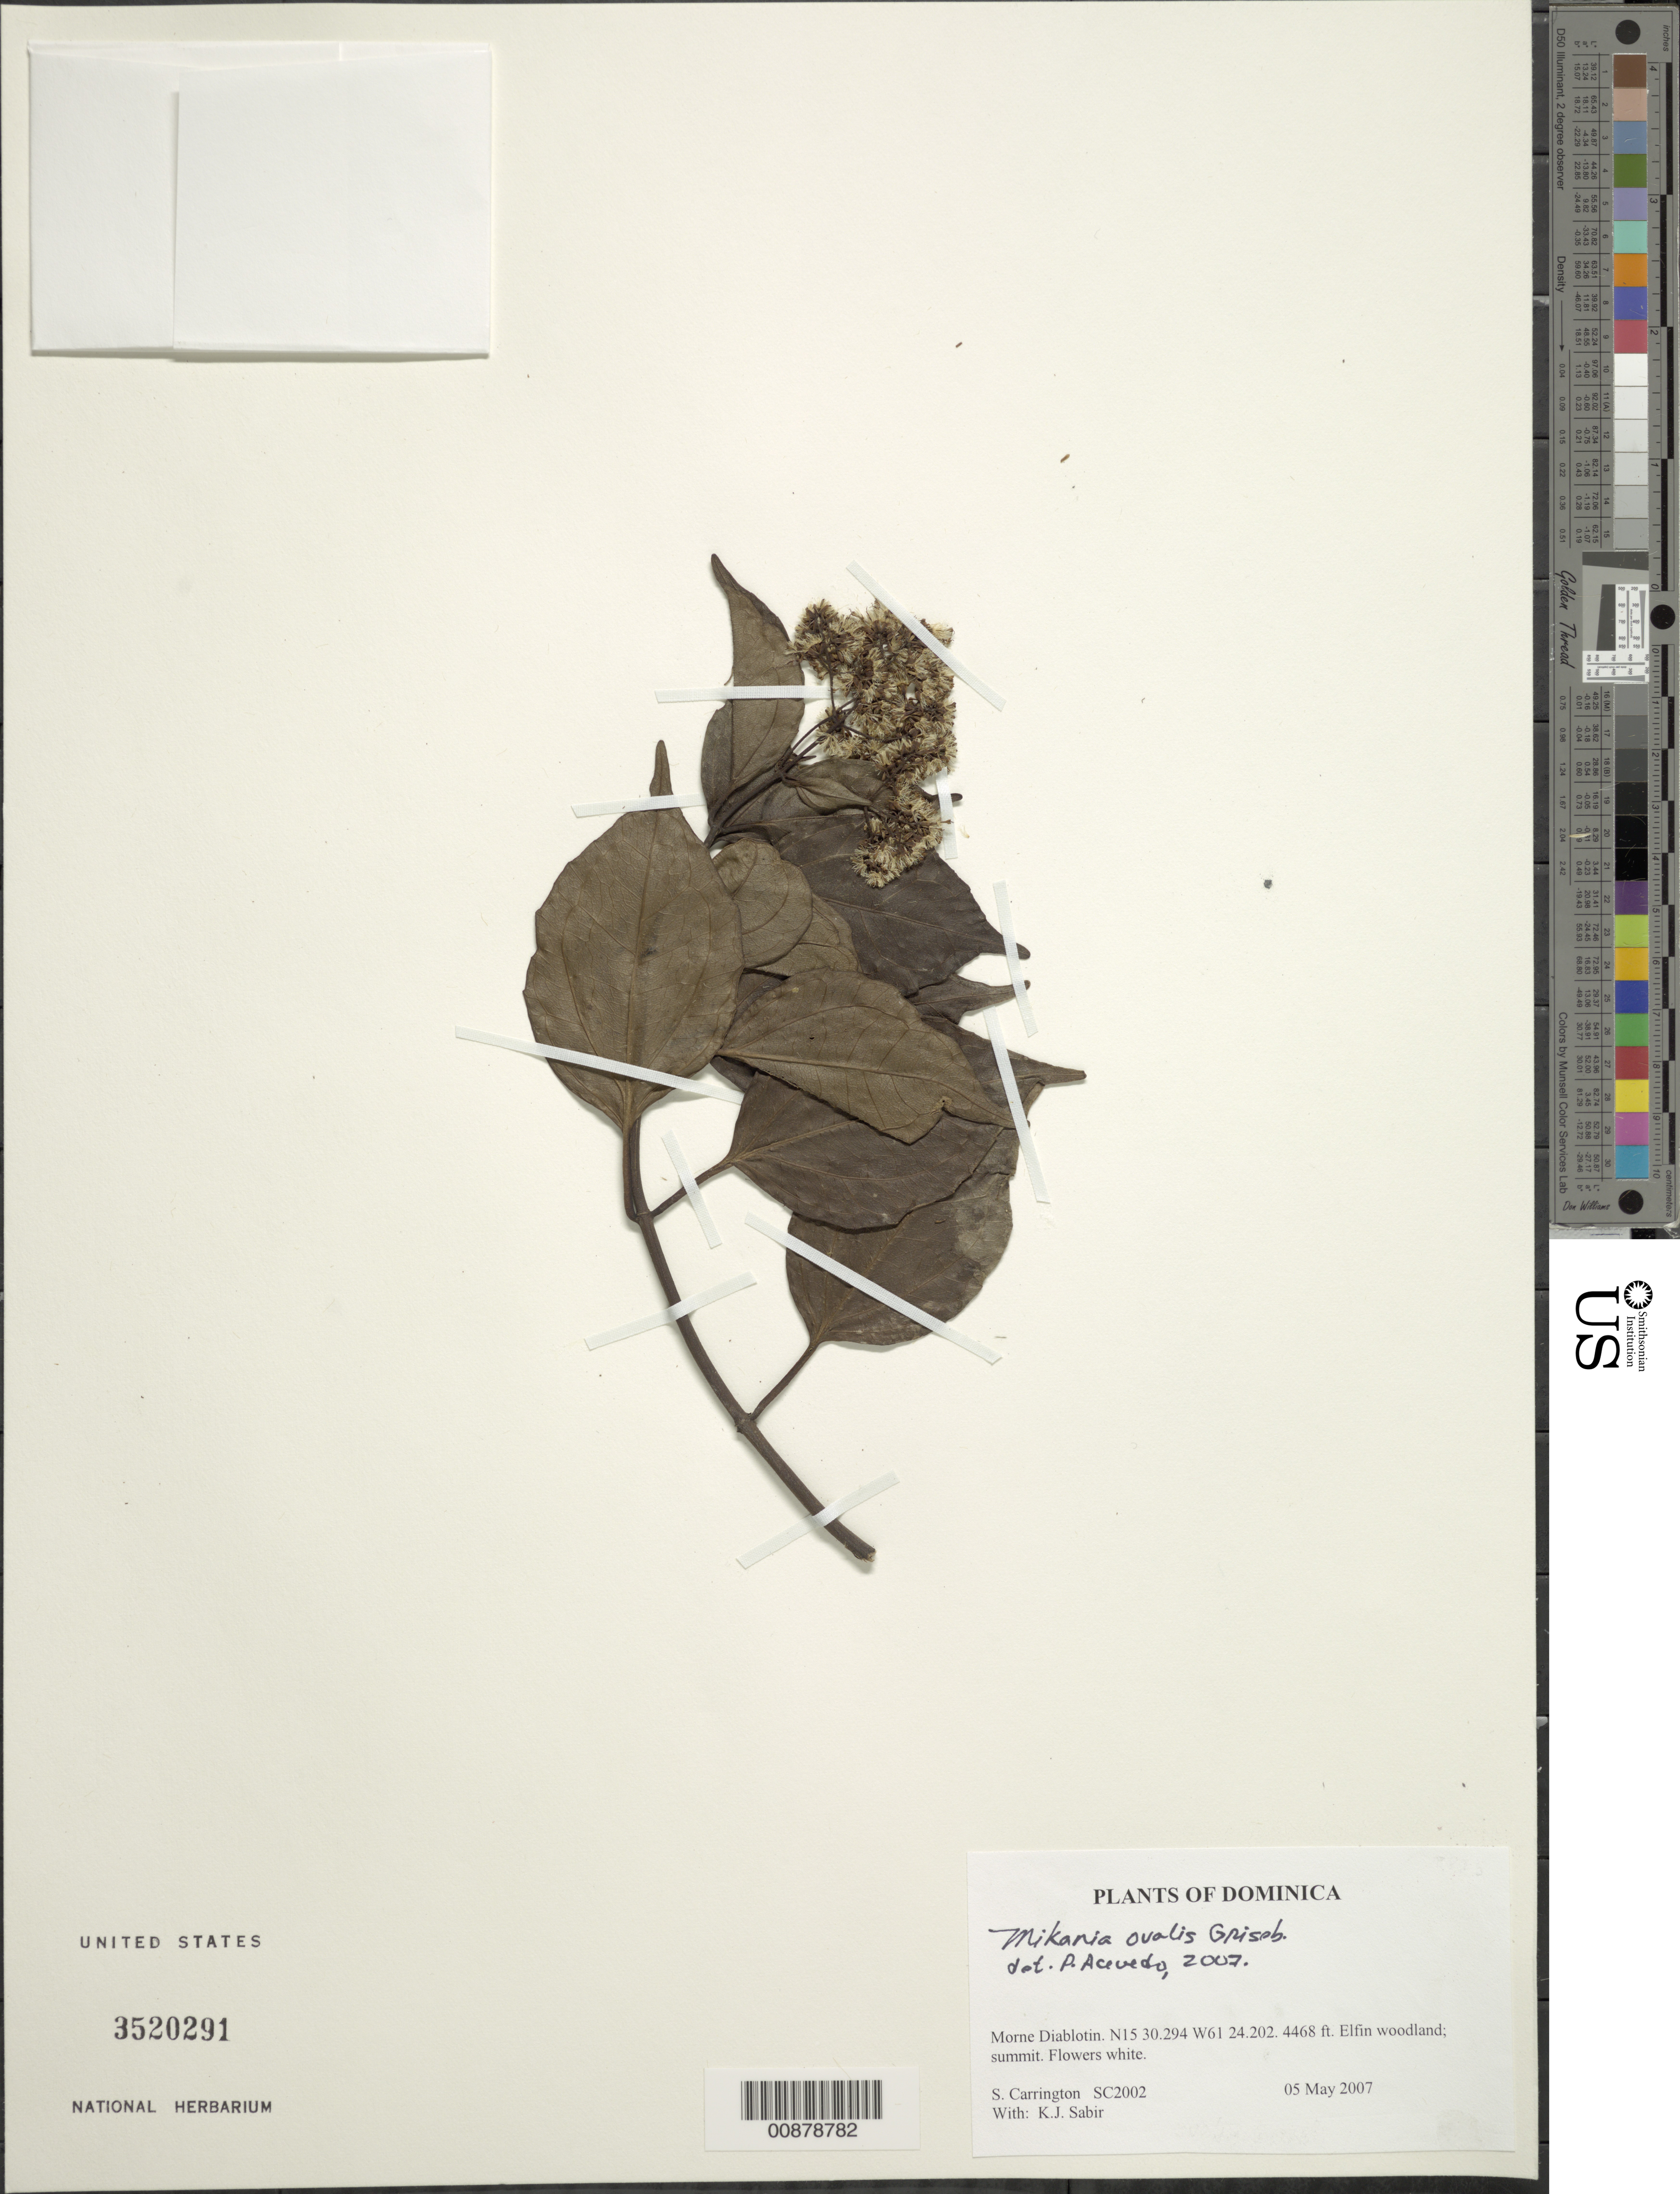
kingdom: Plantae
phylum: Tracheophyta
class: Magnoliopsida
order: Asterales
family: Asteraceae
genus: Mikania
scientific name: Mikania ovalis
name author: Griseb.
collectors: C. M. S. Carrington & K. Sabir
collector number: SC 2002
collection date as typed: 05 May 2007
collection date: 2007-05-05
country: Dominica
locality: Morne Diablotin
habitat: Elfin woodland; summit.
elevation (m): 1362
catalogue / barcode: US 3520291